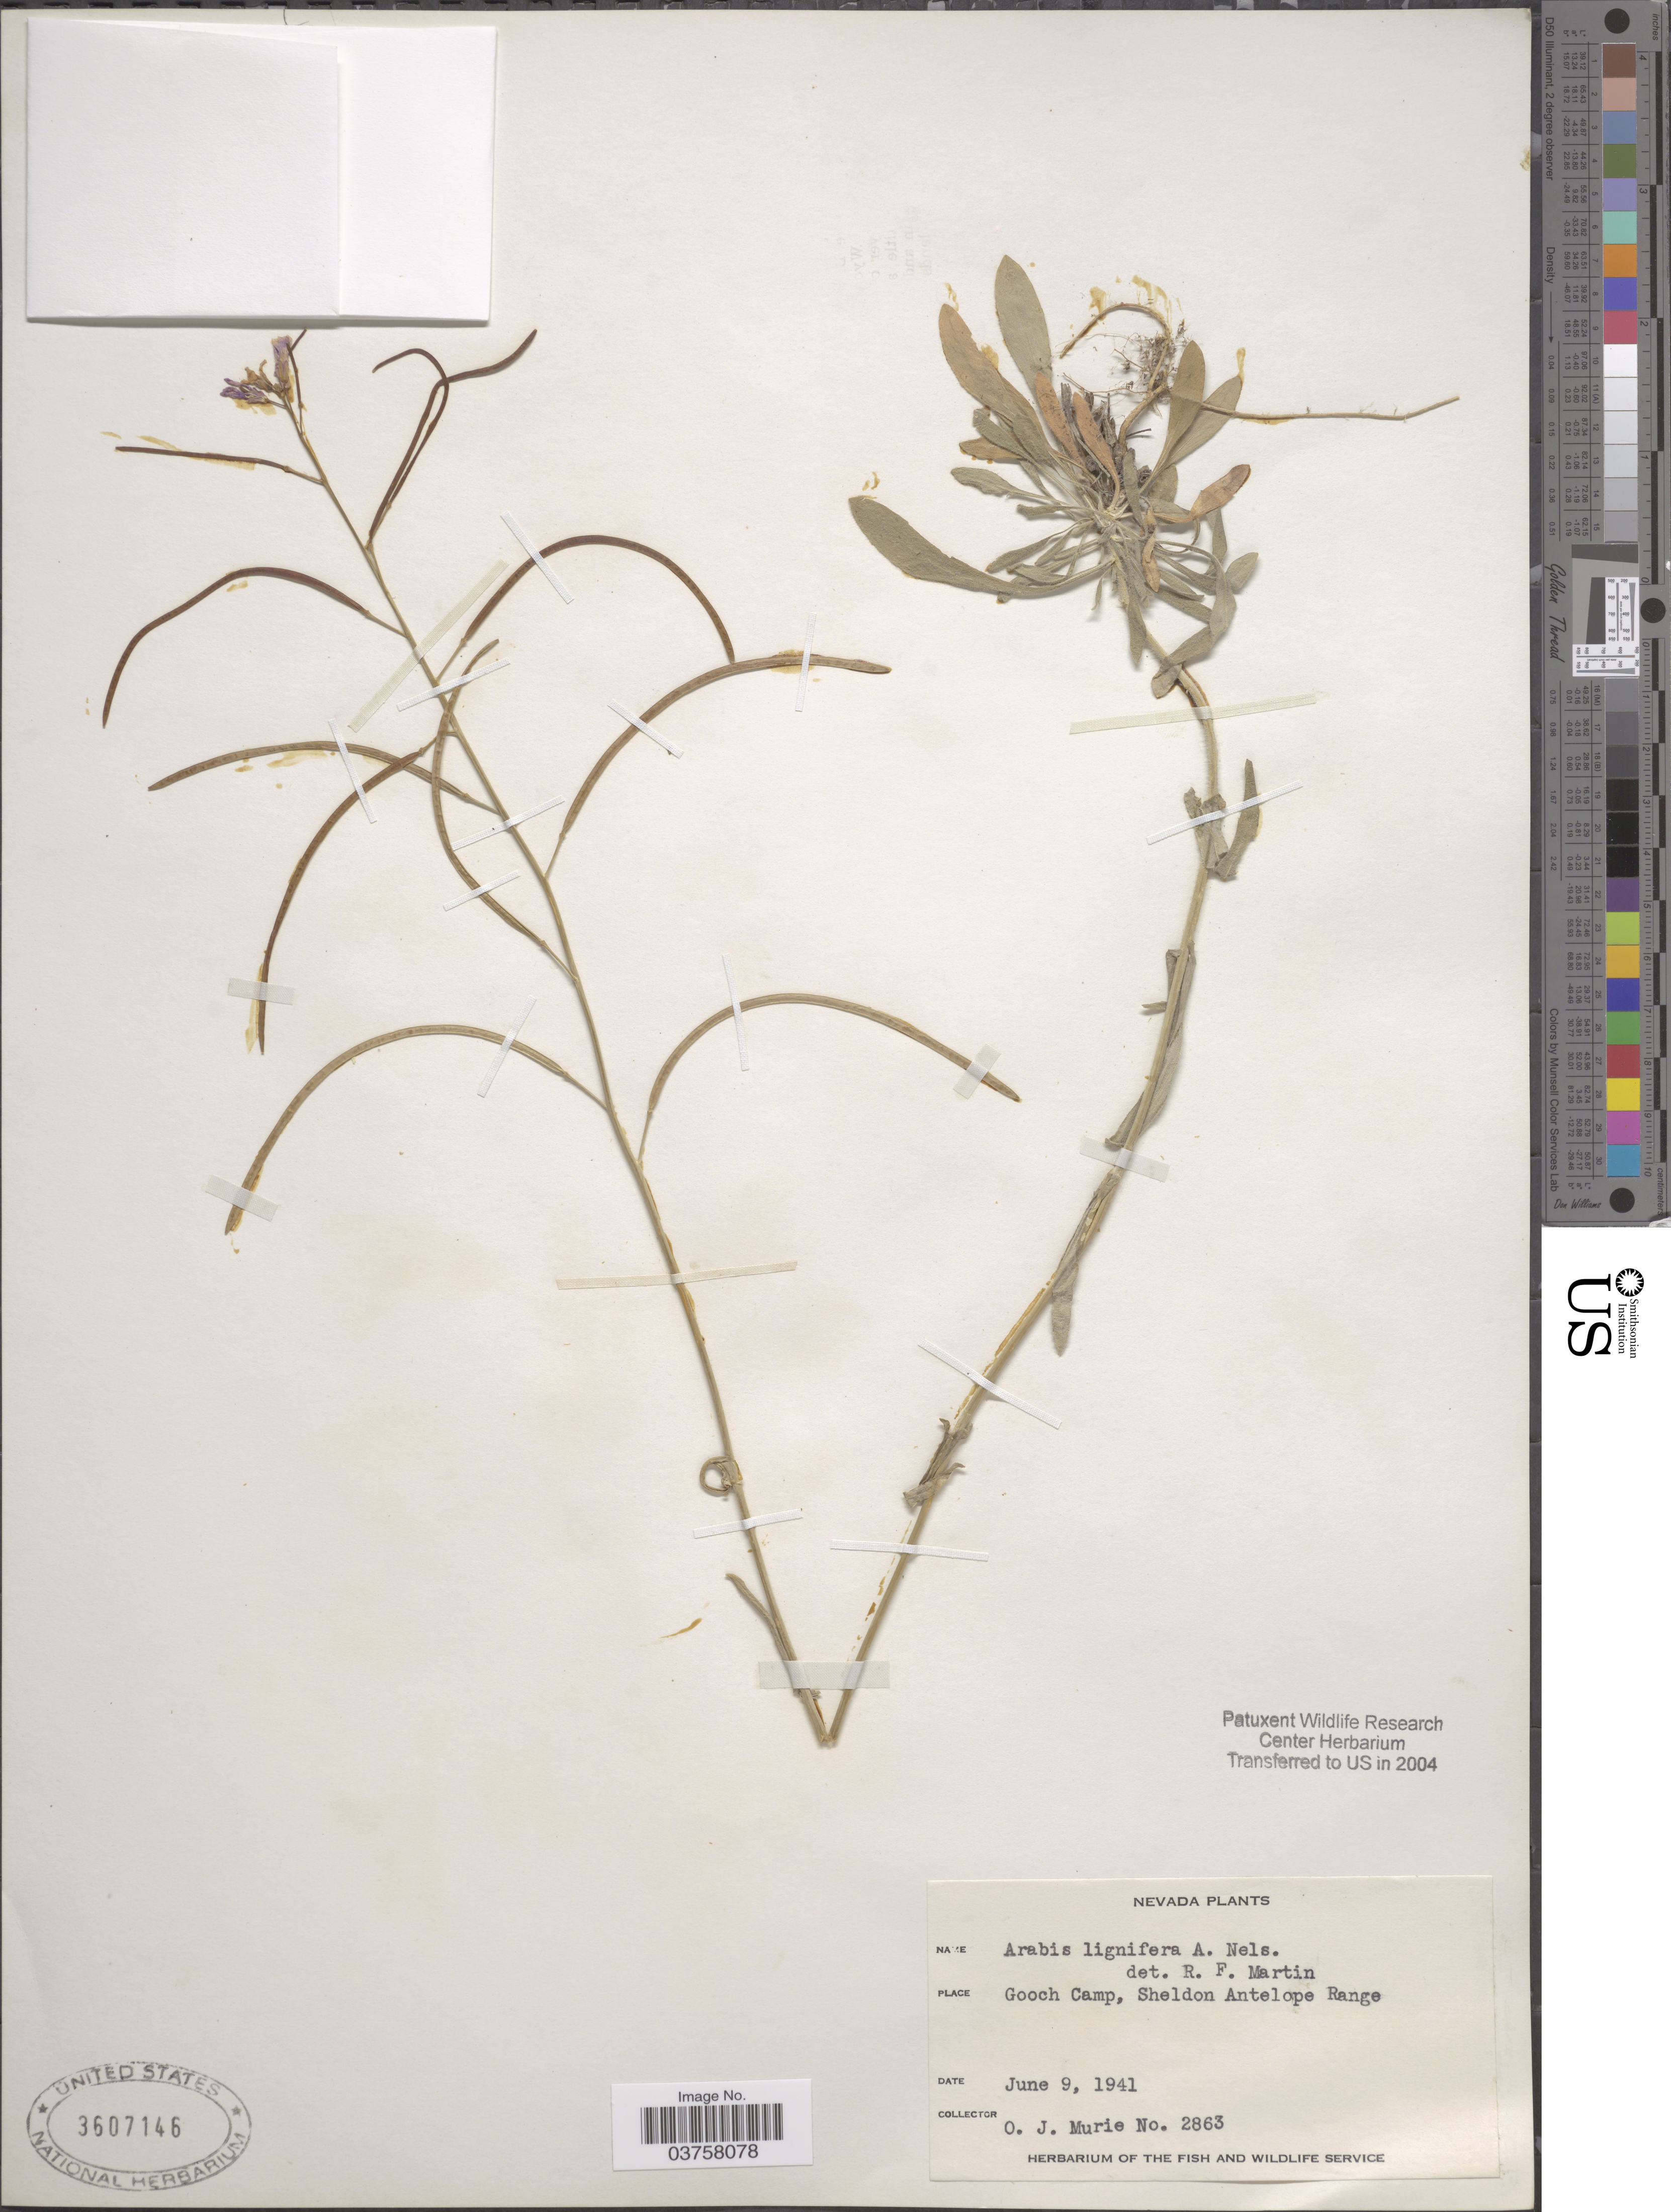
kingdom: Plantae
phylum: Tracheophyta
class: Magnoliopsida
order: Brassicales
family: Brassicaceae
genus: Arabis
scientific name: Arabis lignifera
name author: A. Nelson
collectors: O. Murie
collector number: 2863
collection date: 1941-06-09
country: United States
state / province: Nevada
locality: Gooch Camp, Sheldon Antelope Range.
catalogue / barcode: US 3607146